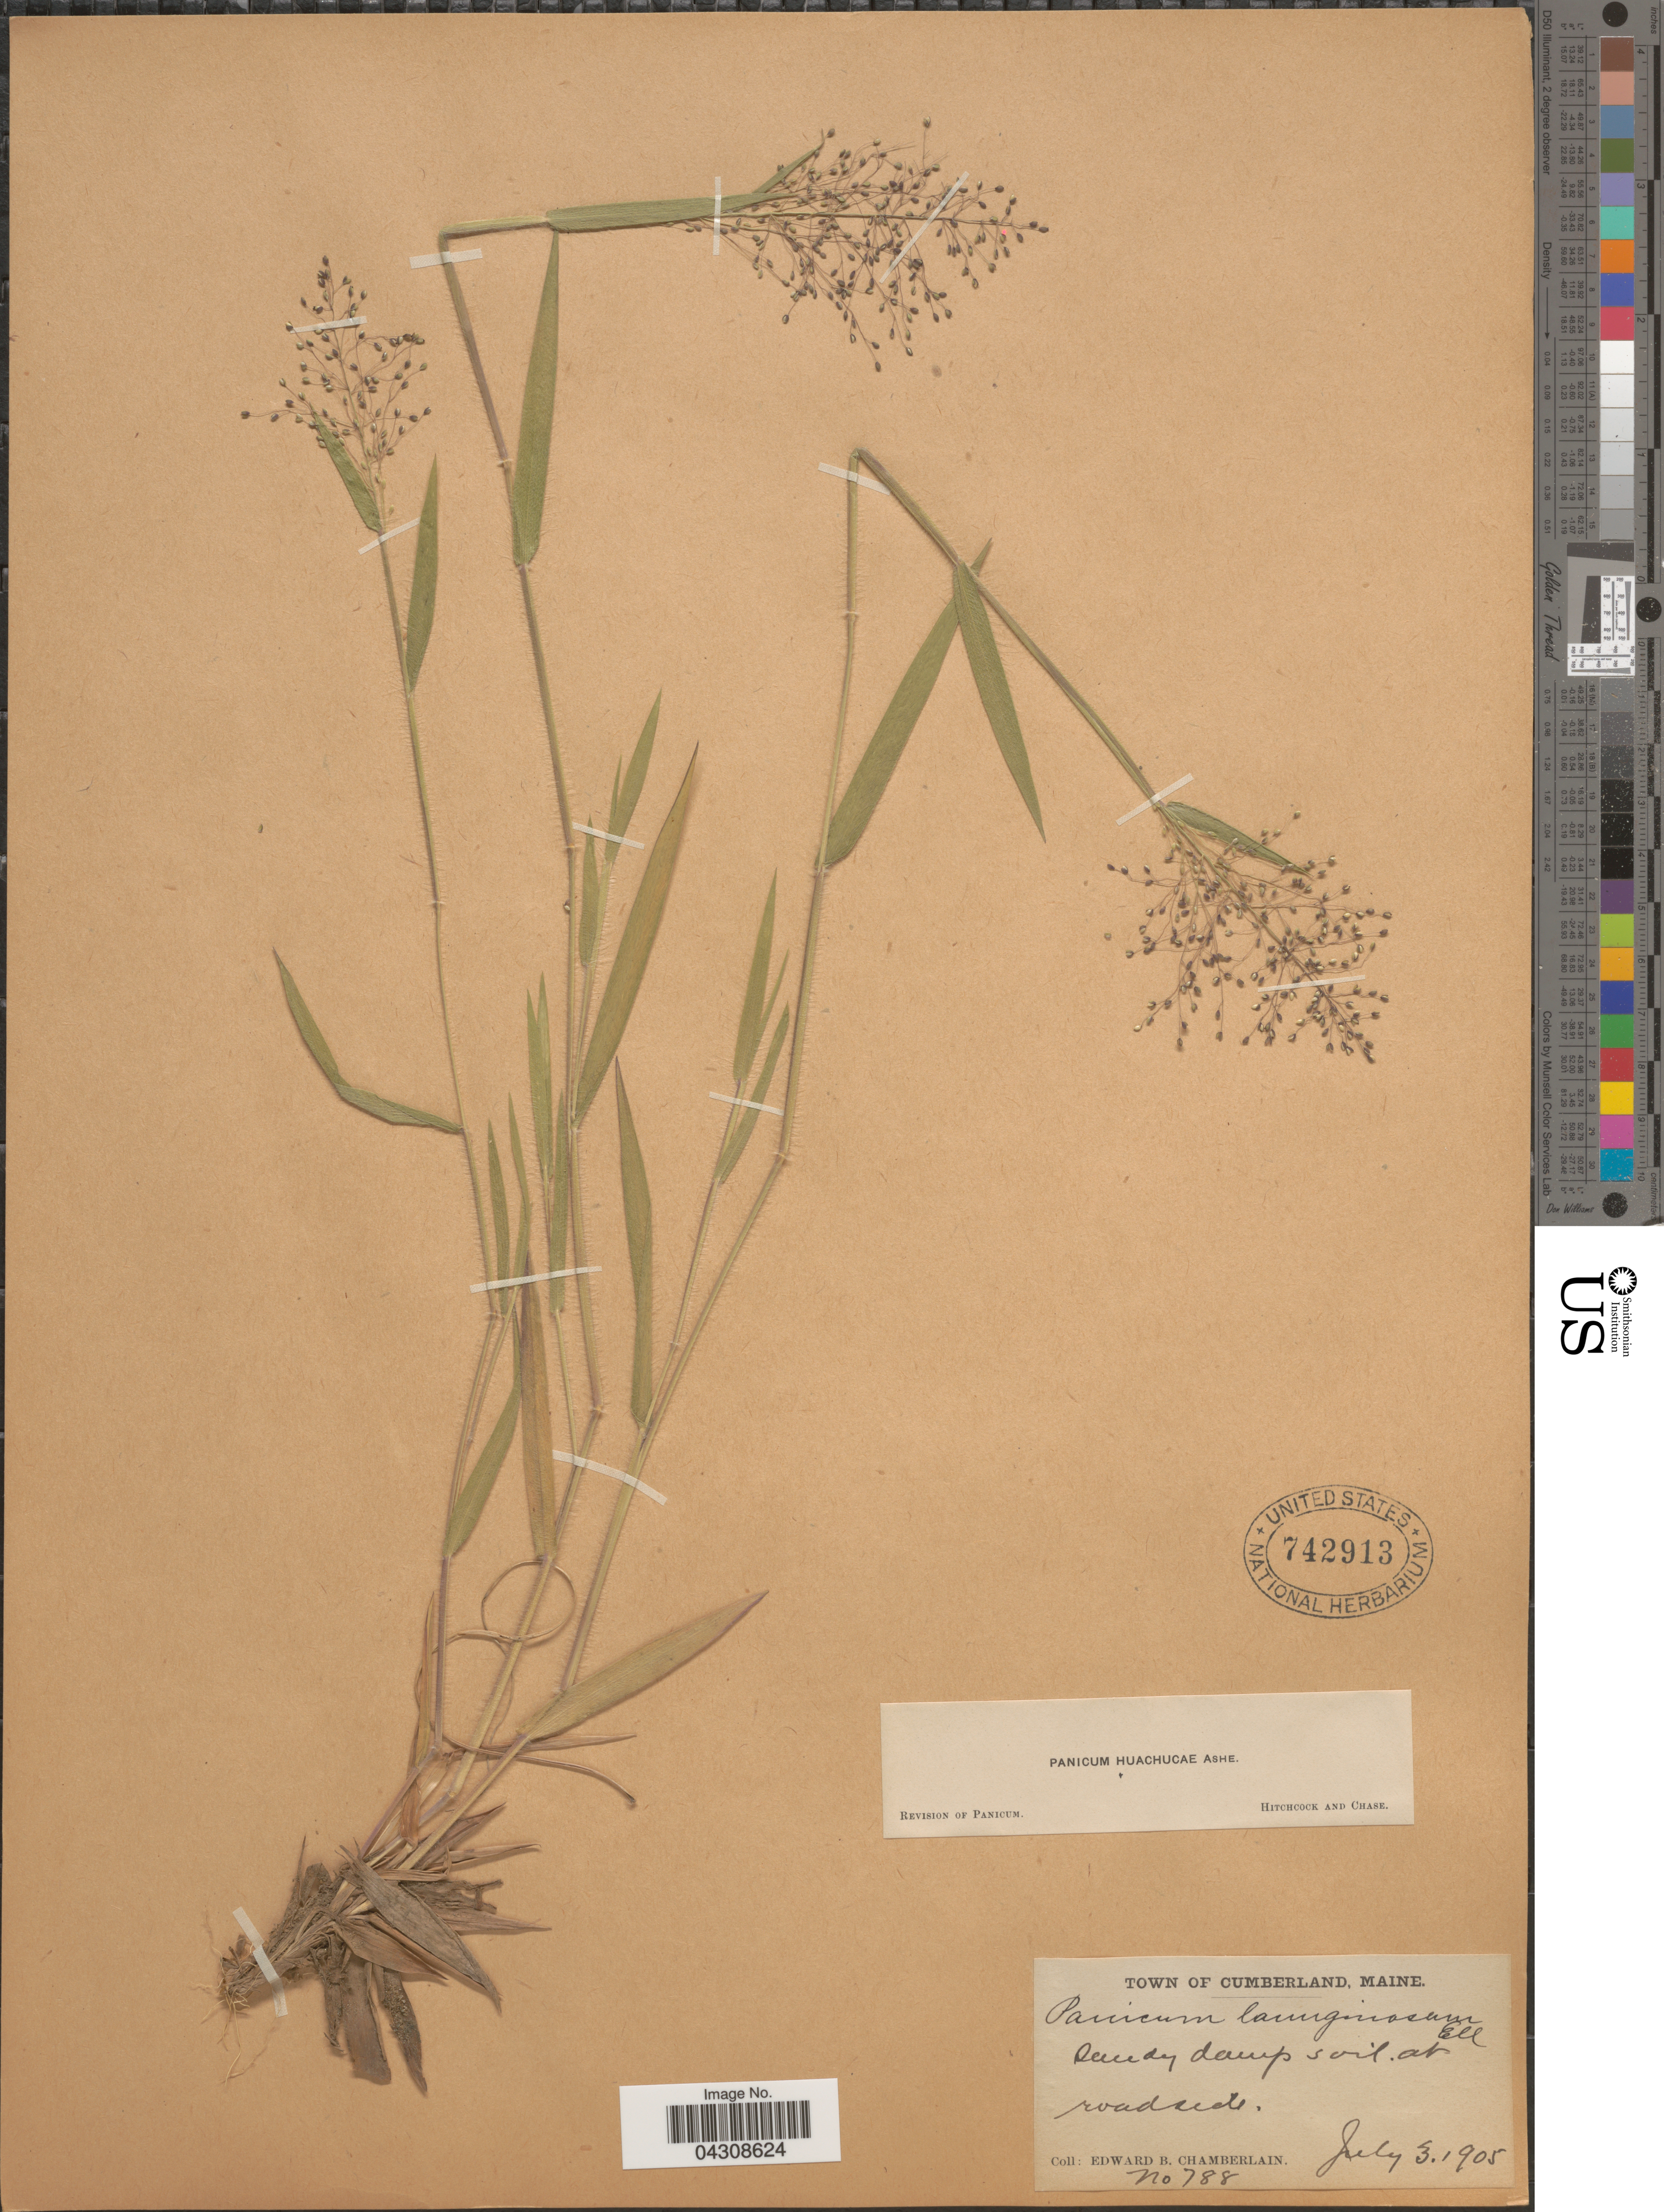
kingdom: Plantae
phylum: Tracheophyta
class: Liliopsida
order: Poales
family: Poaceae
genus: Dichanthelium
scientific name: Dichanthelium acuminatum var. acuminatum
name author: (Sw.) Gould & C.A. Clark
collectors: E. Chamberlain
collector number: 788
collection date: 1905-07-03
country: United States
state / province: Maine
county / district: Cumberland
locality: Cumberland.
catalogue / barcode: US 742913